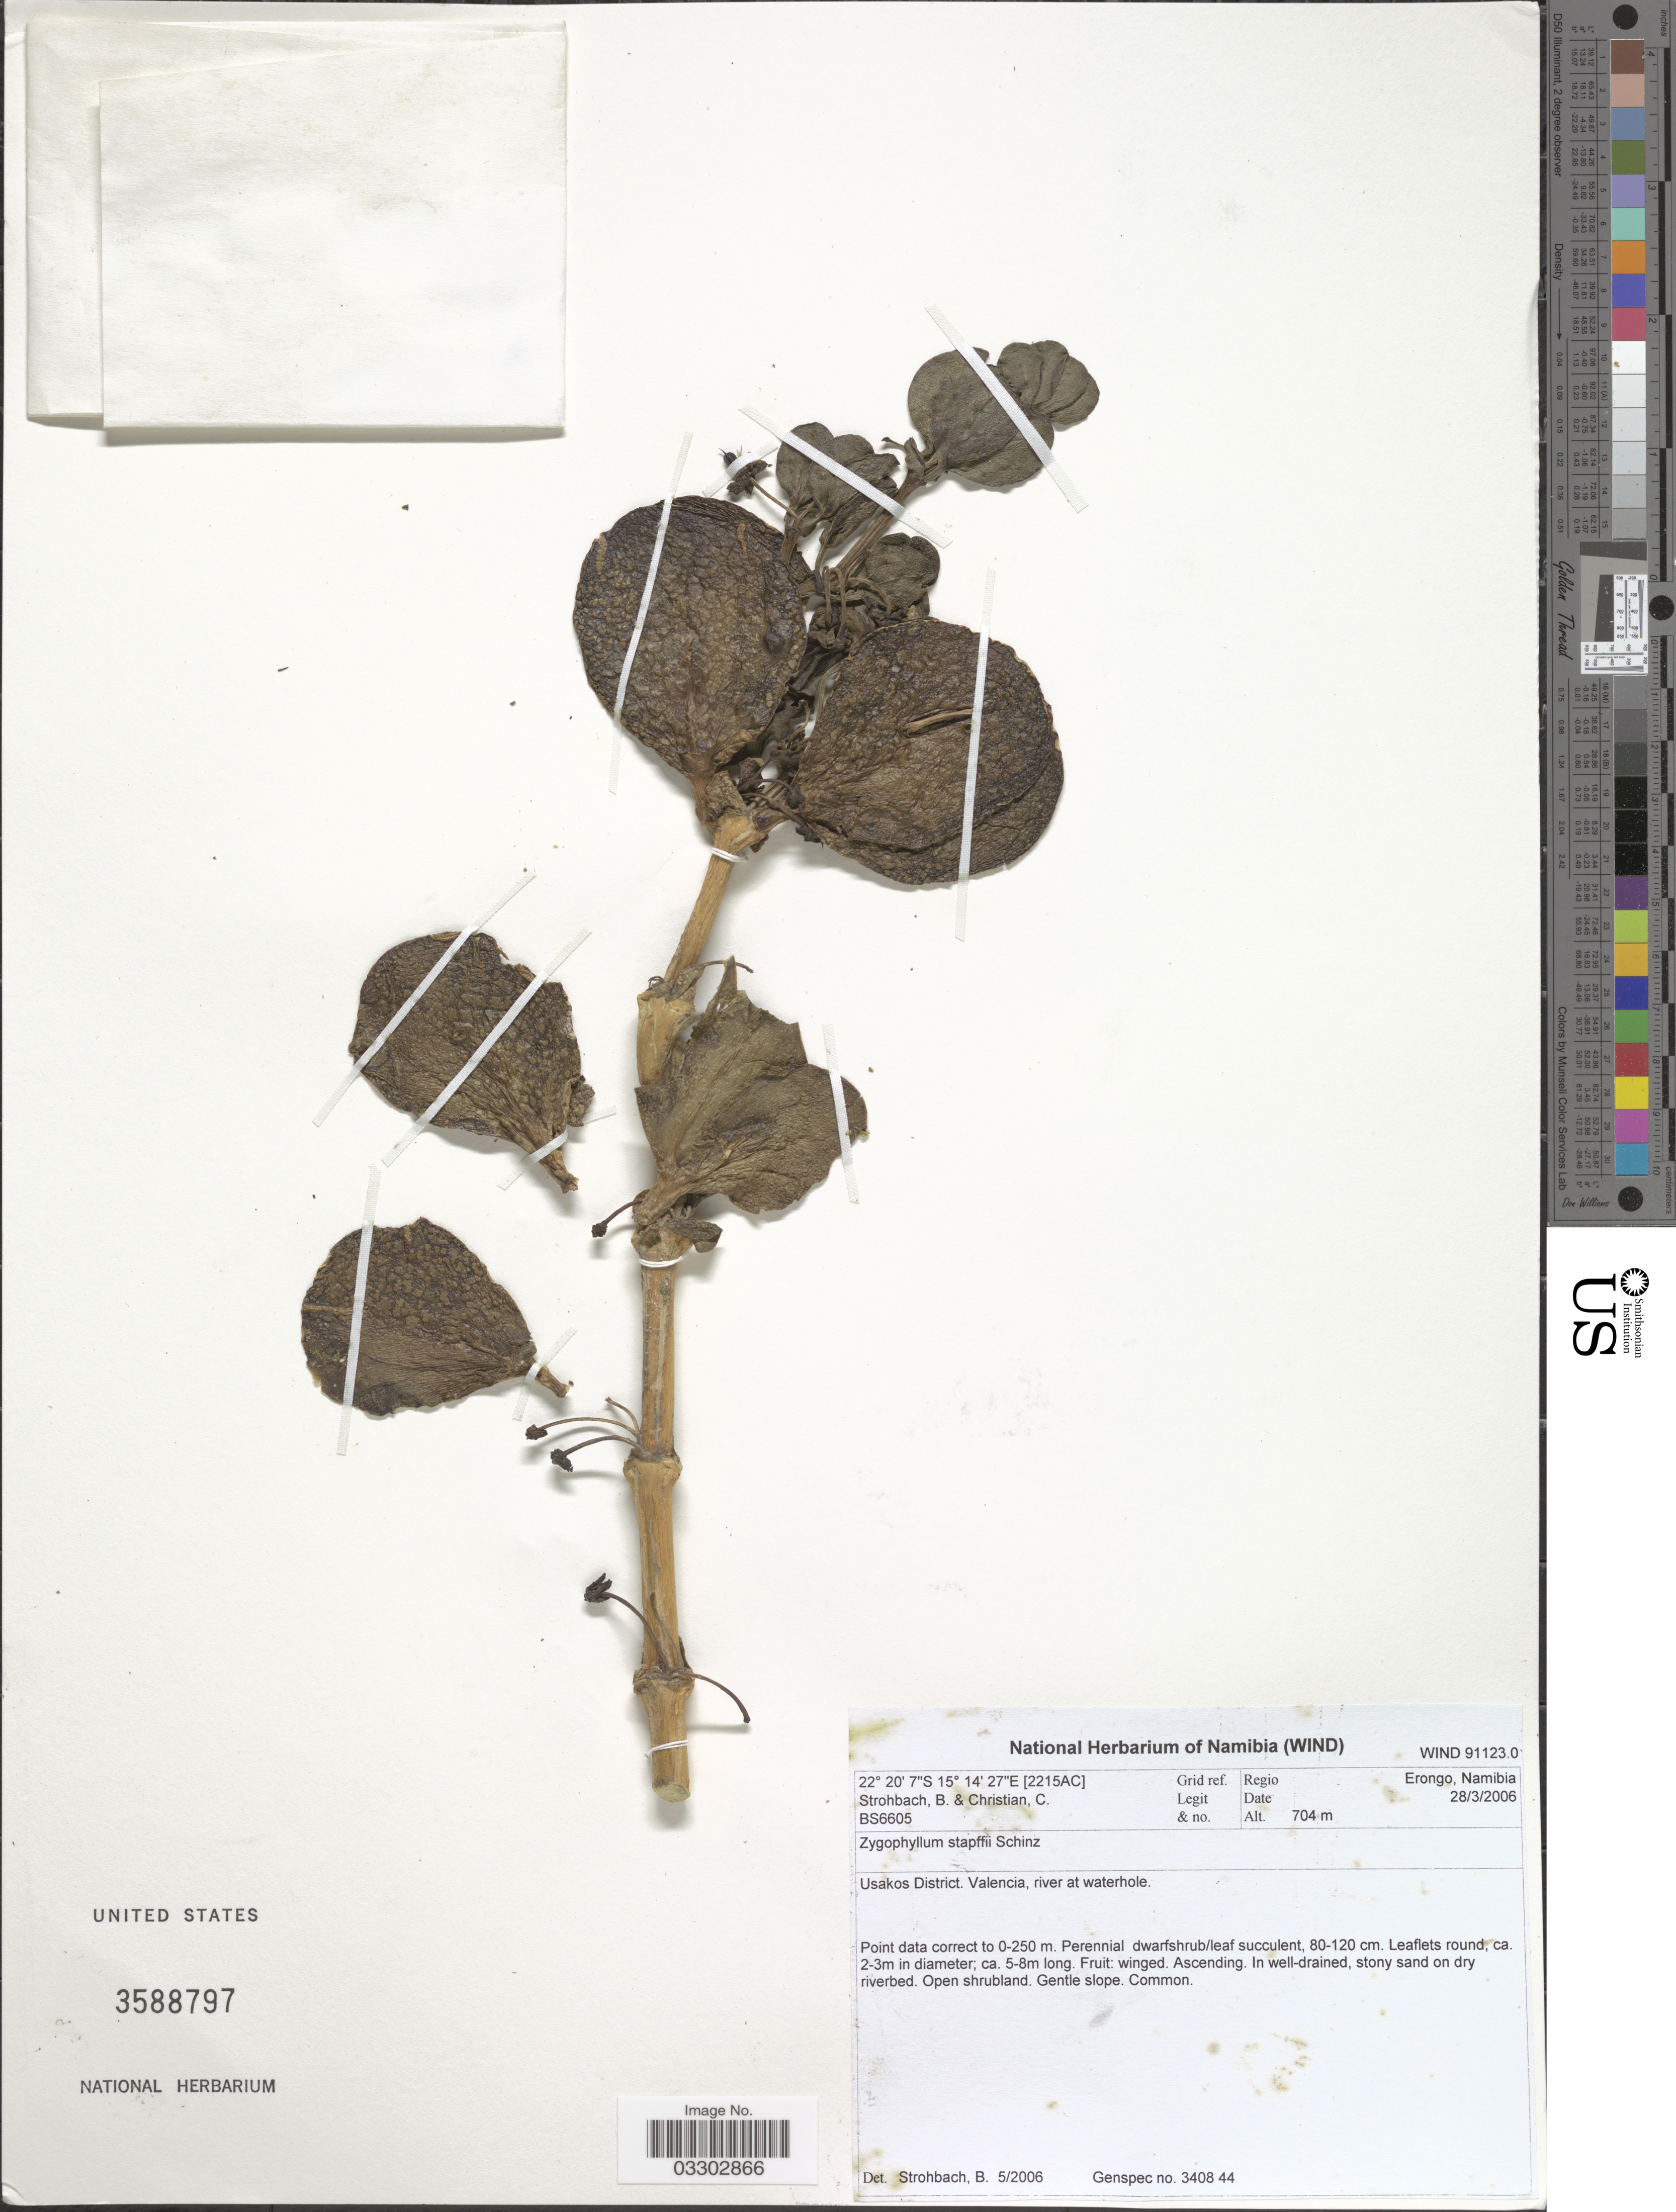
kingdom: Plantae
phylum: Tracheophyta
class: Magnoliopsida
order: Zygophyllales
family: Zygophyllaceae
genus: Zygophyllum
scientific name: Zygophyllum stapfii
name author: Schinz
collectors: B. Strohbach & C. Christian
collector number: BS6605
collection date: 2006-03-28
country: Namibia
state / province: Erongo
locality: [2215AC] Grid ref. Usakos District. Valencia, river at waterhole.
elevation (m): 704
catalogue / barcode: US 3588797